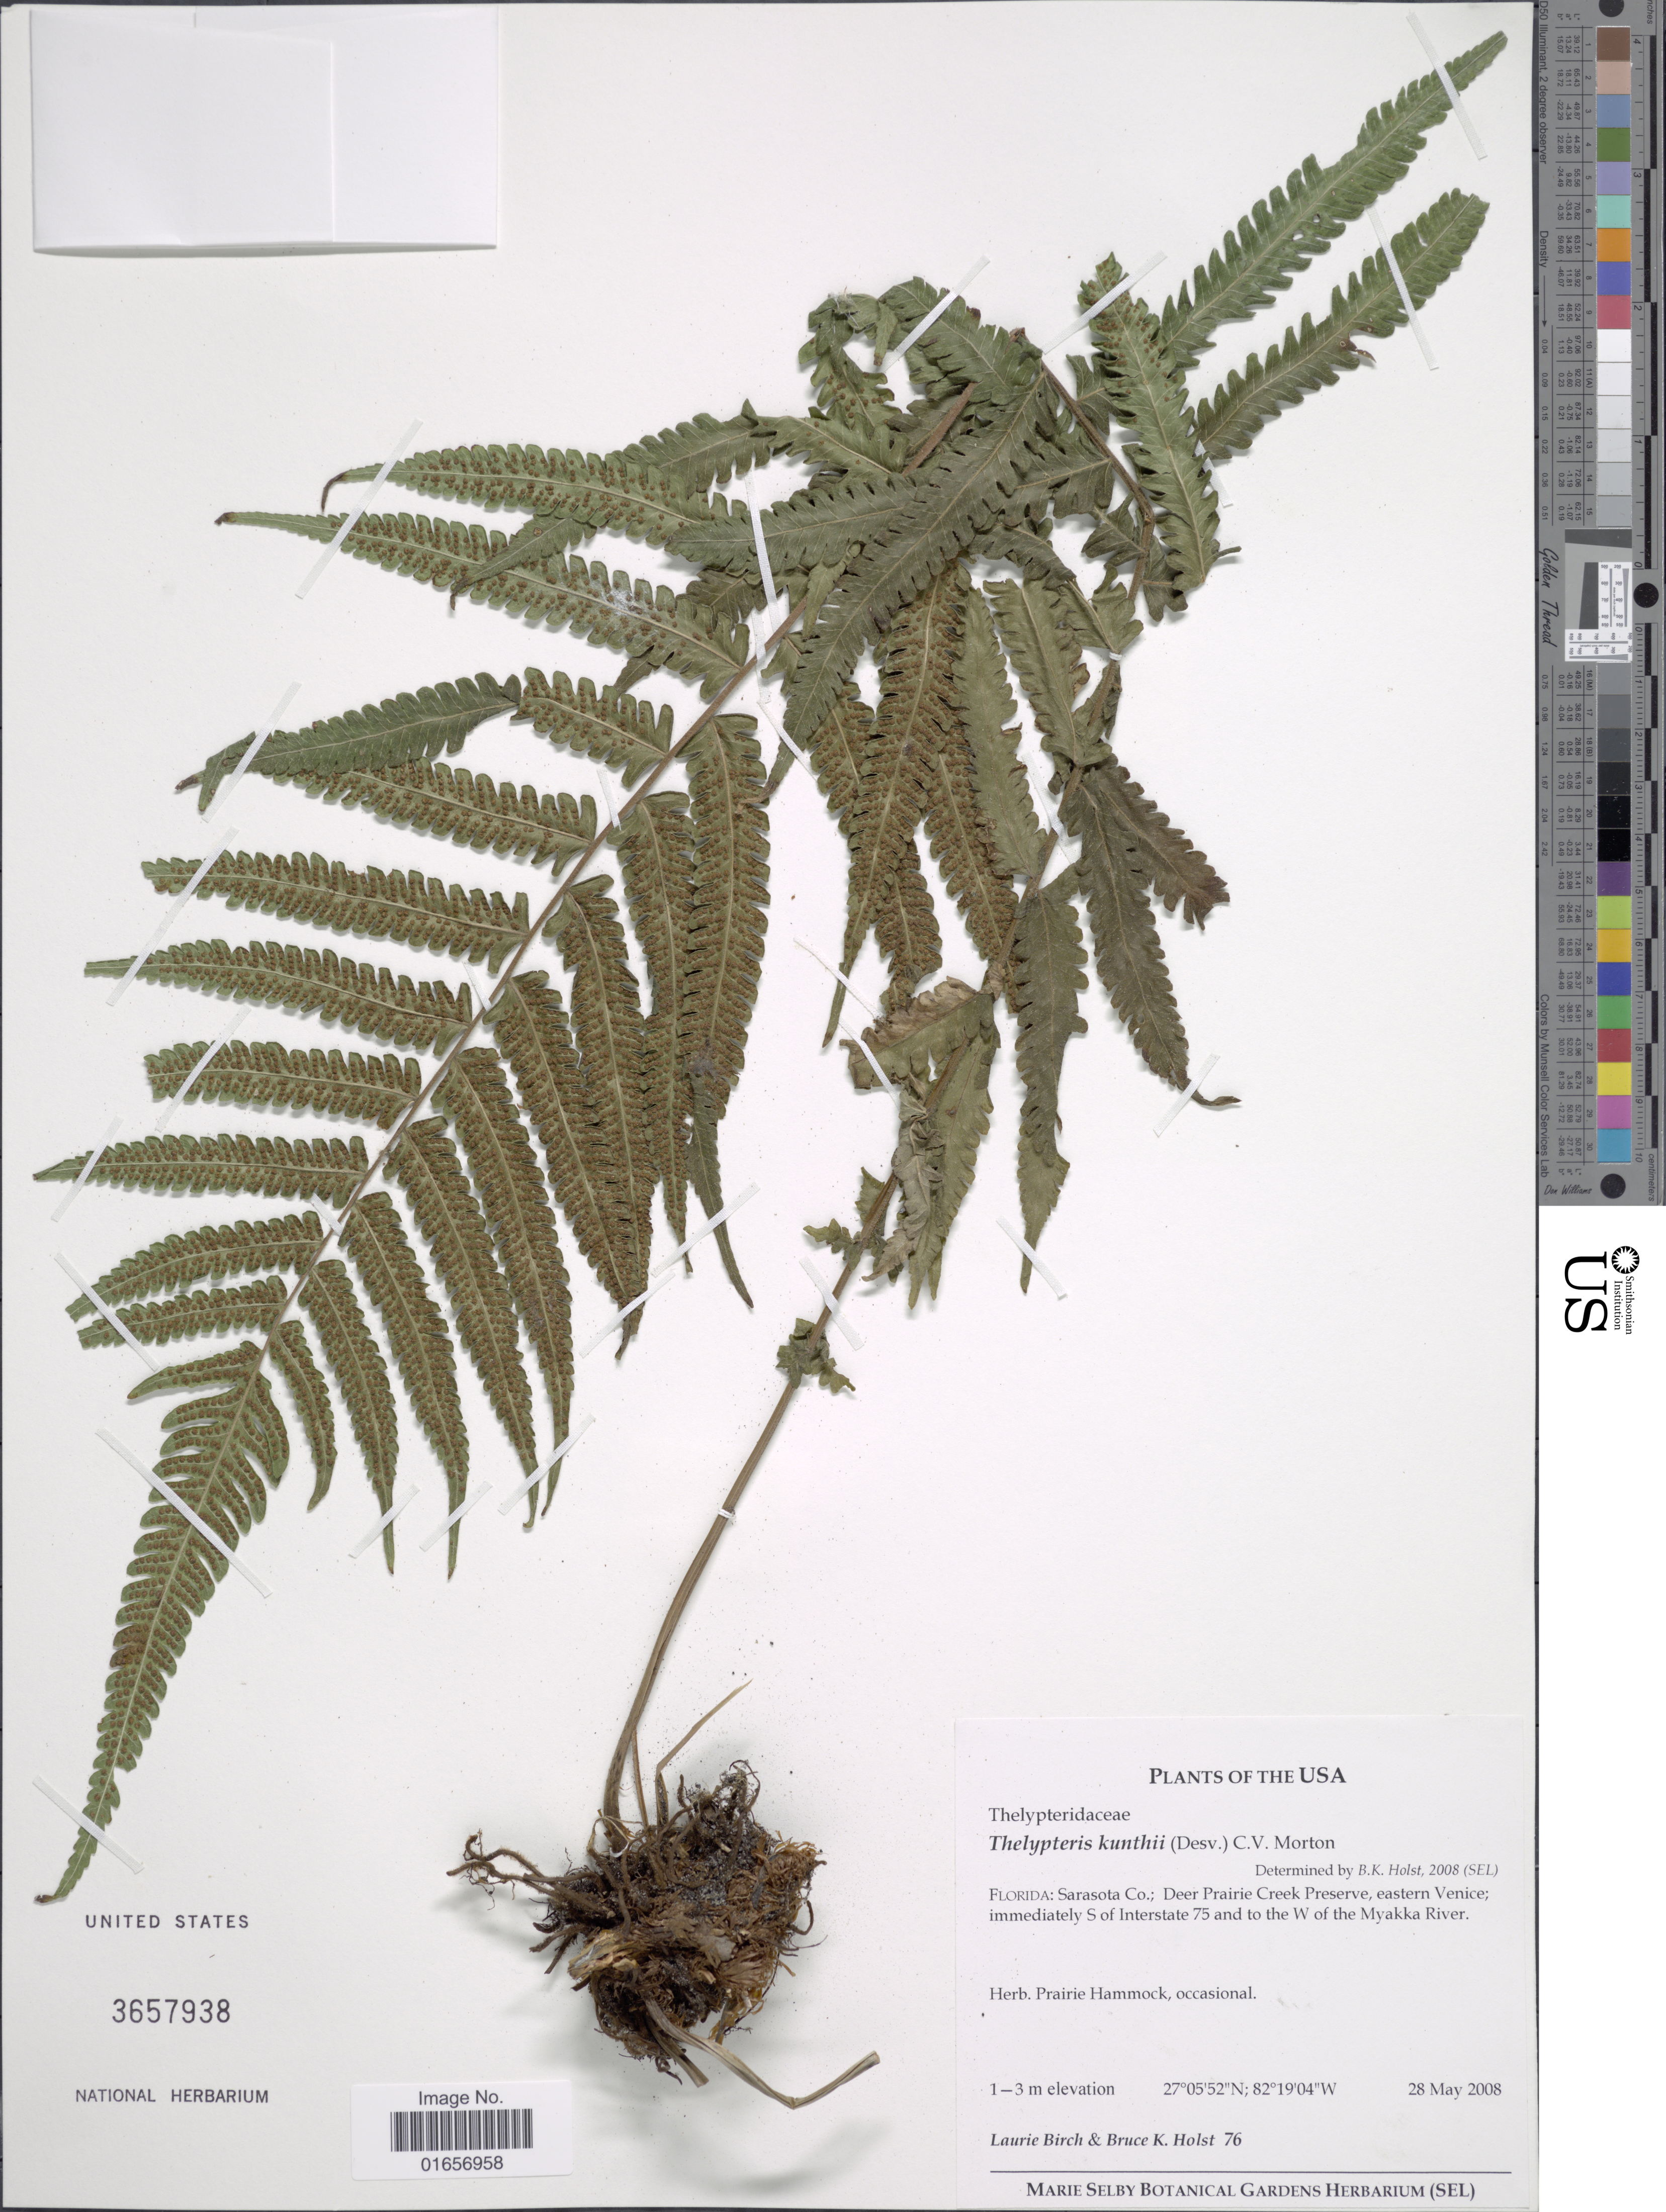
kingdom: Plantae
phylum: Tracheophyta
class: Polypodiopsida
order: Polypodiales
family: Thelypteridaceae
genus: Christella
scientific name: Christella kunthii comb. ined.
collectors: L. Birch & B. Holst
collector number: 76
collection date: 2008-05-28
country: United States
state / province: Florida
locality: The USA, Sarasota Co.; Deer Prairie Creek Preserve, eastern Venice; immediately S of Interstate 75 and to the W of the Myakka River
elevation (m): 1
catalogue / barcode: US 3657938